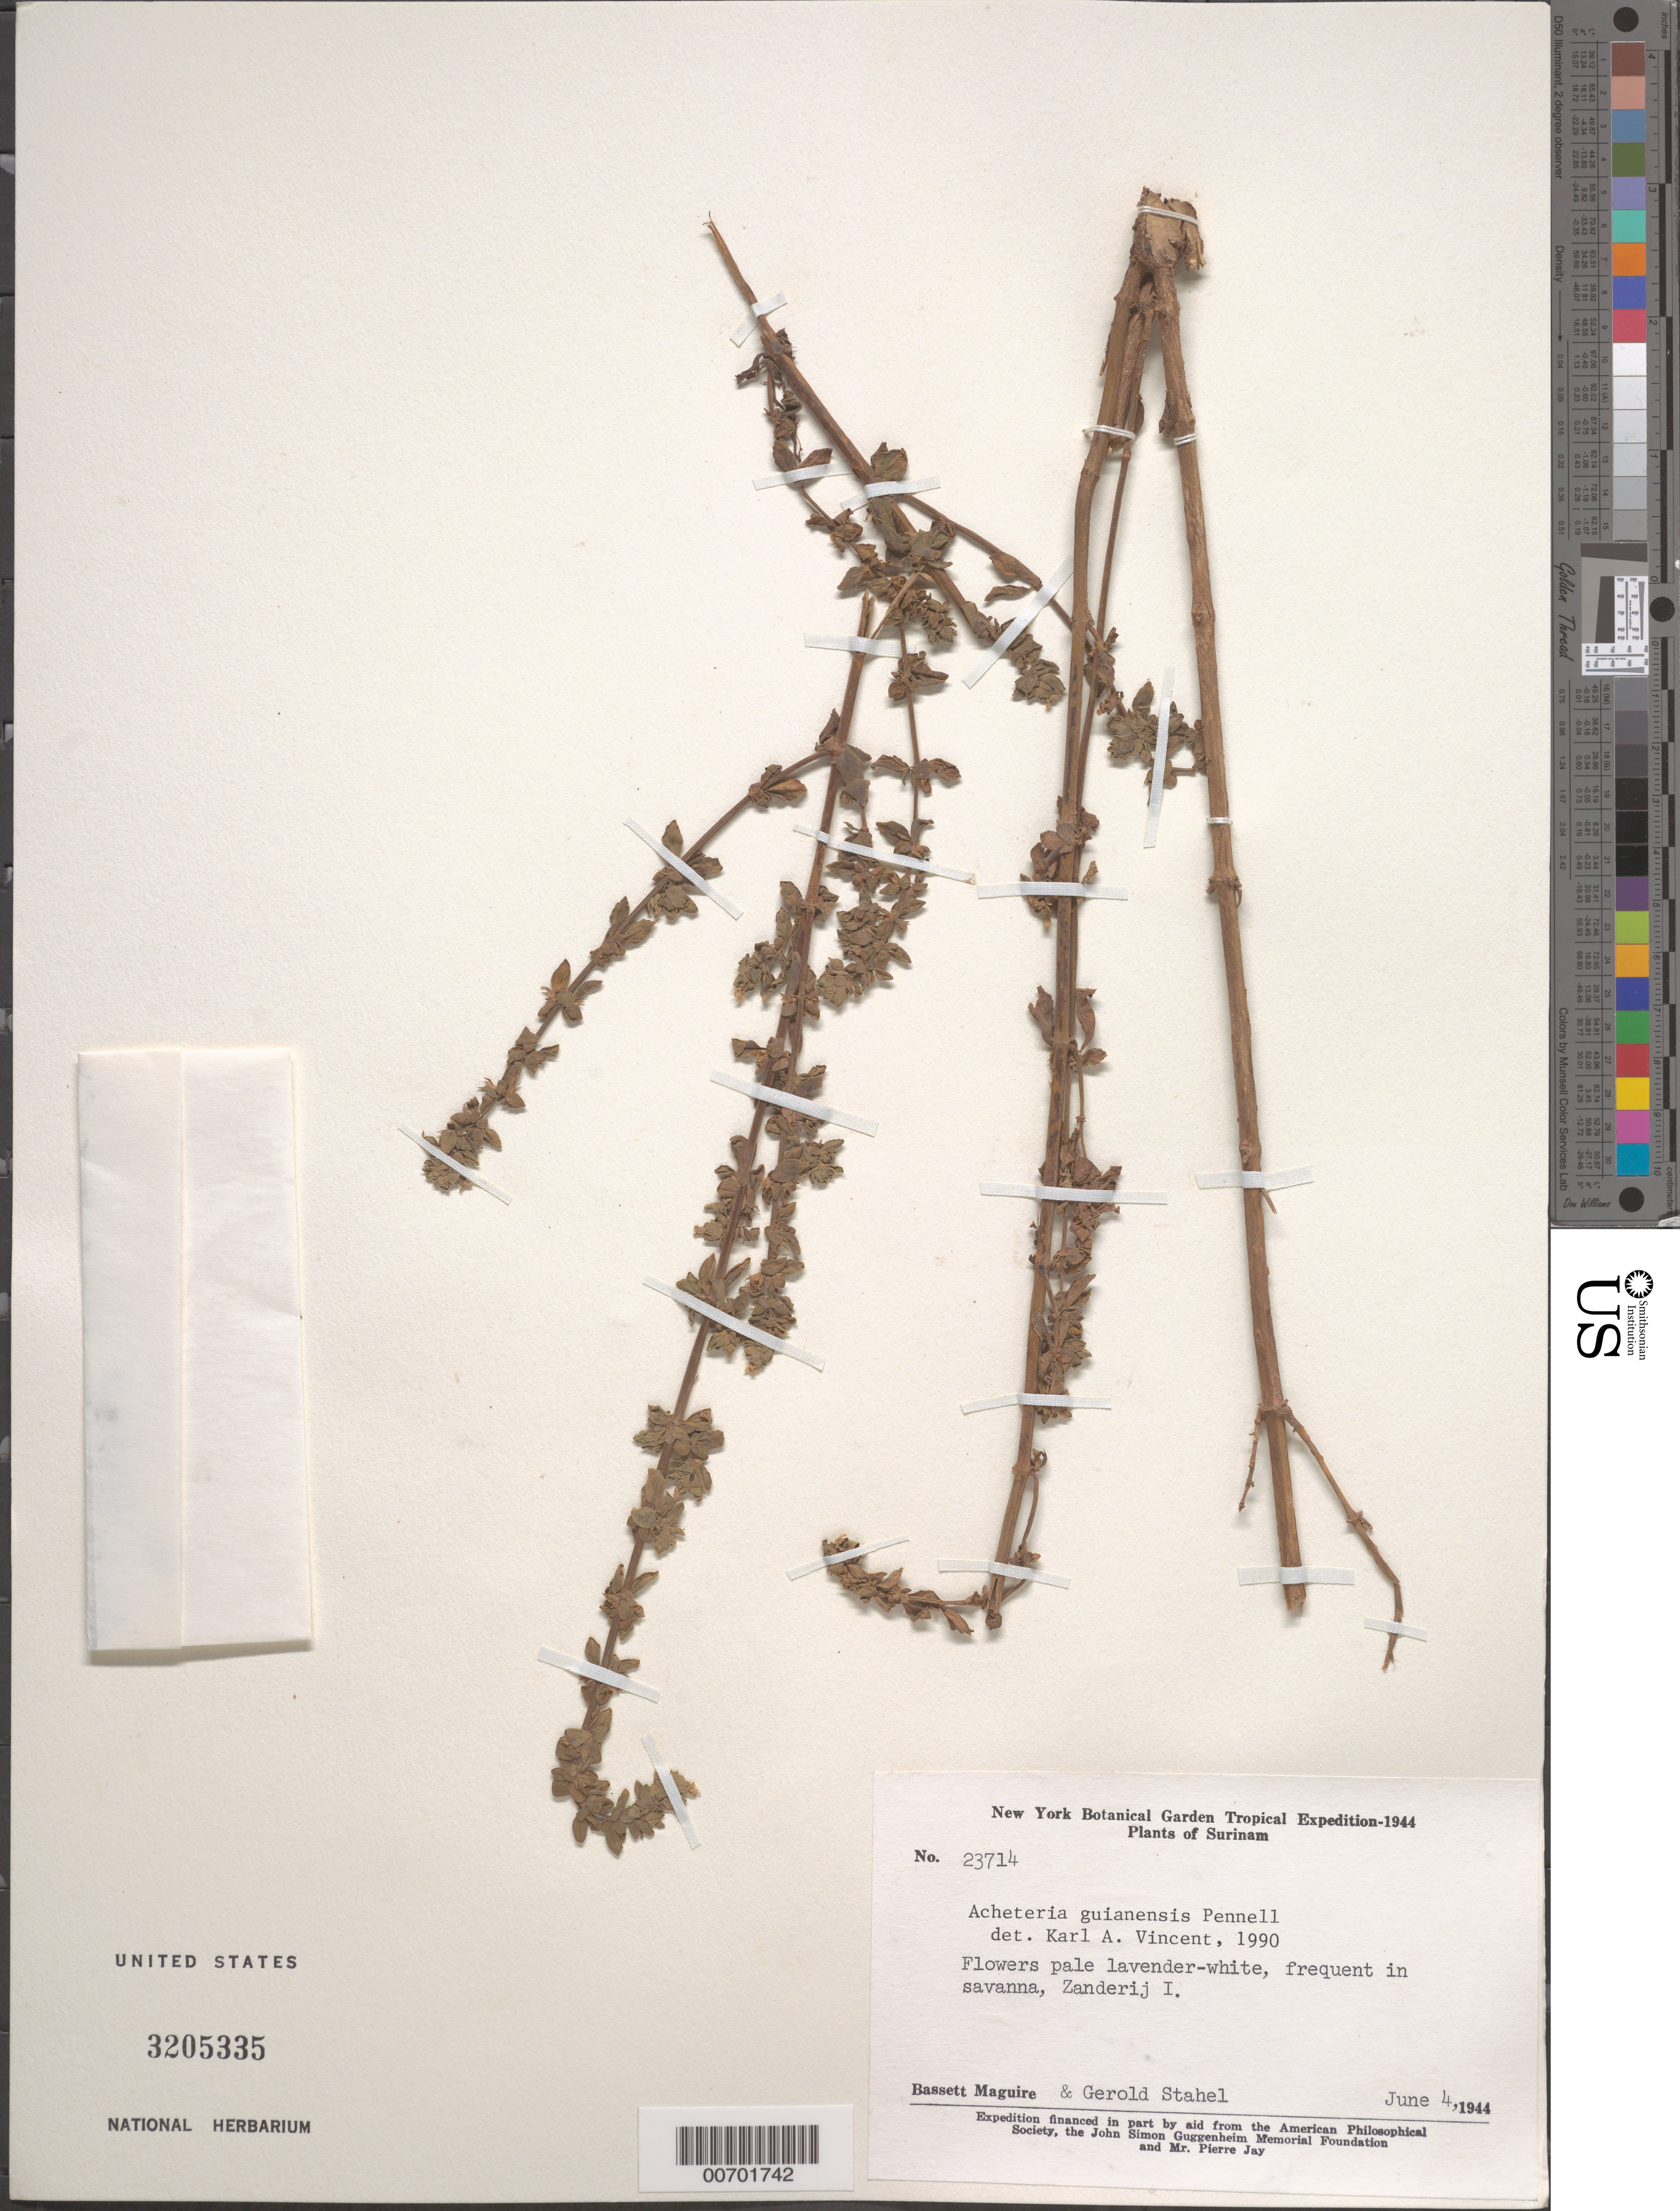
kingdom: Plantae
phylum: Tracheophyta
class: Magnoliopsida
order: Lamiales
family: Plantaginaceae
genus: Matourea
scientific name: Matourea scutellarioides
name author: (Benth.) Colletta & V.C. Souza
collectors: B. Maguire & G. Stahel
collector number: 23714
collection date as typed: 4-Jun-44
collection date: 1944-06-04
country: Suriname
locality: Zanderij I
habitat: Savanna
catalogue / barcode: US 3205335